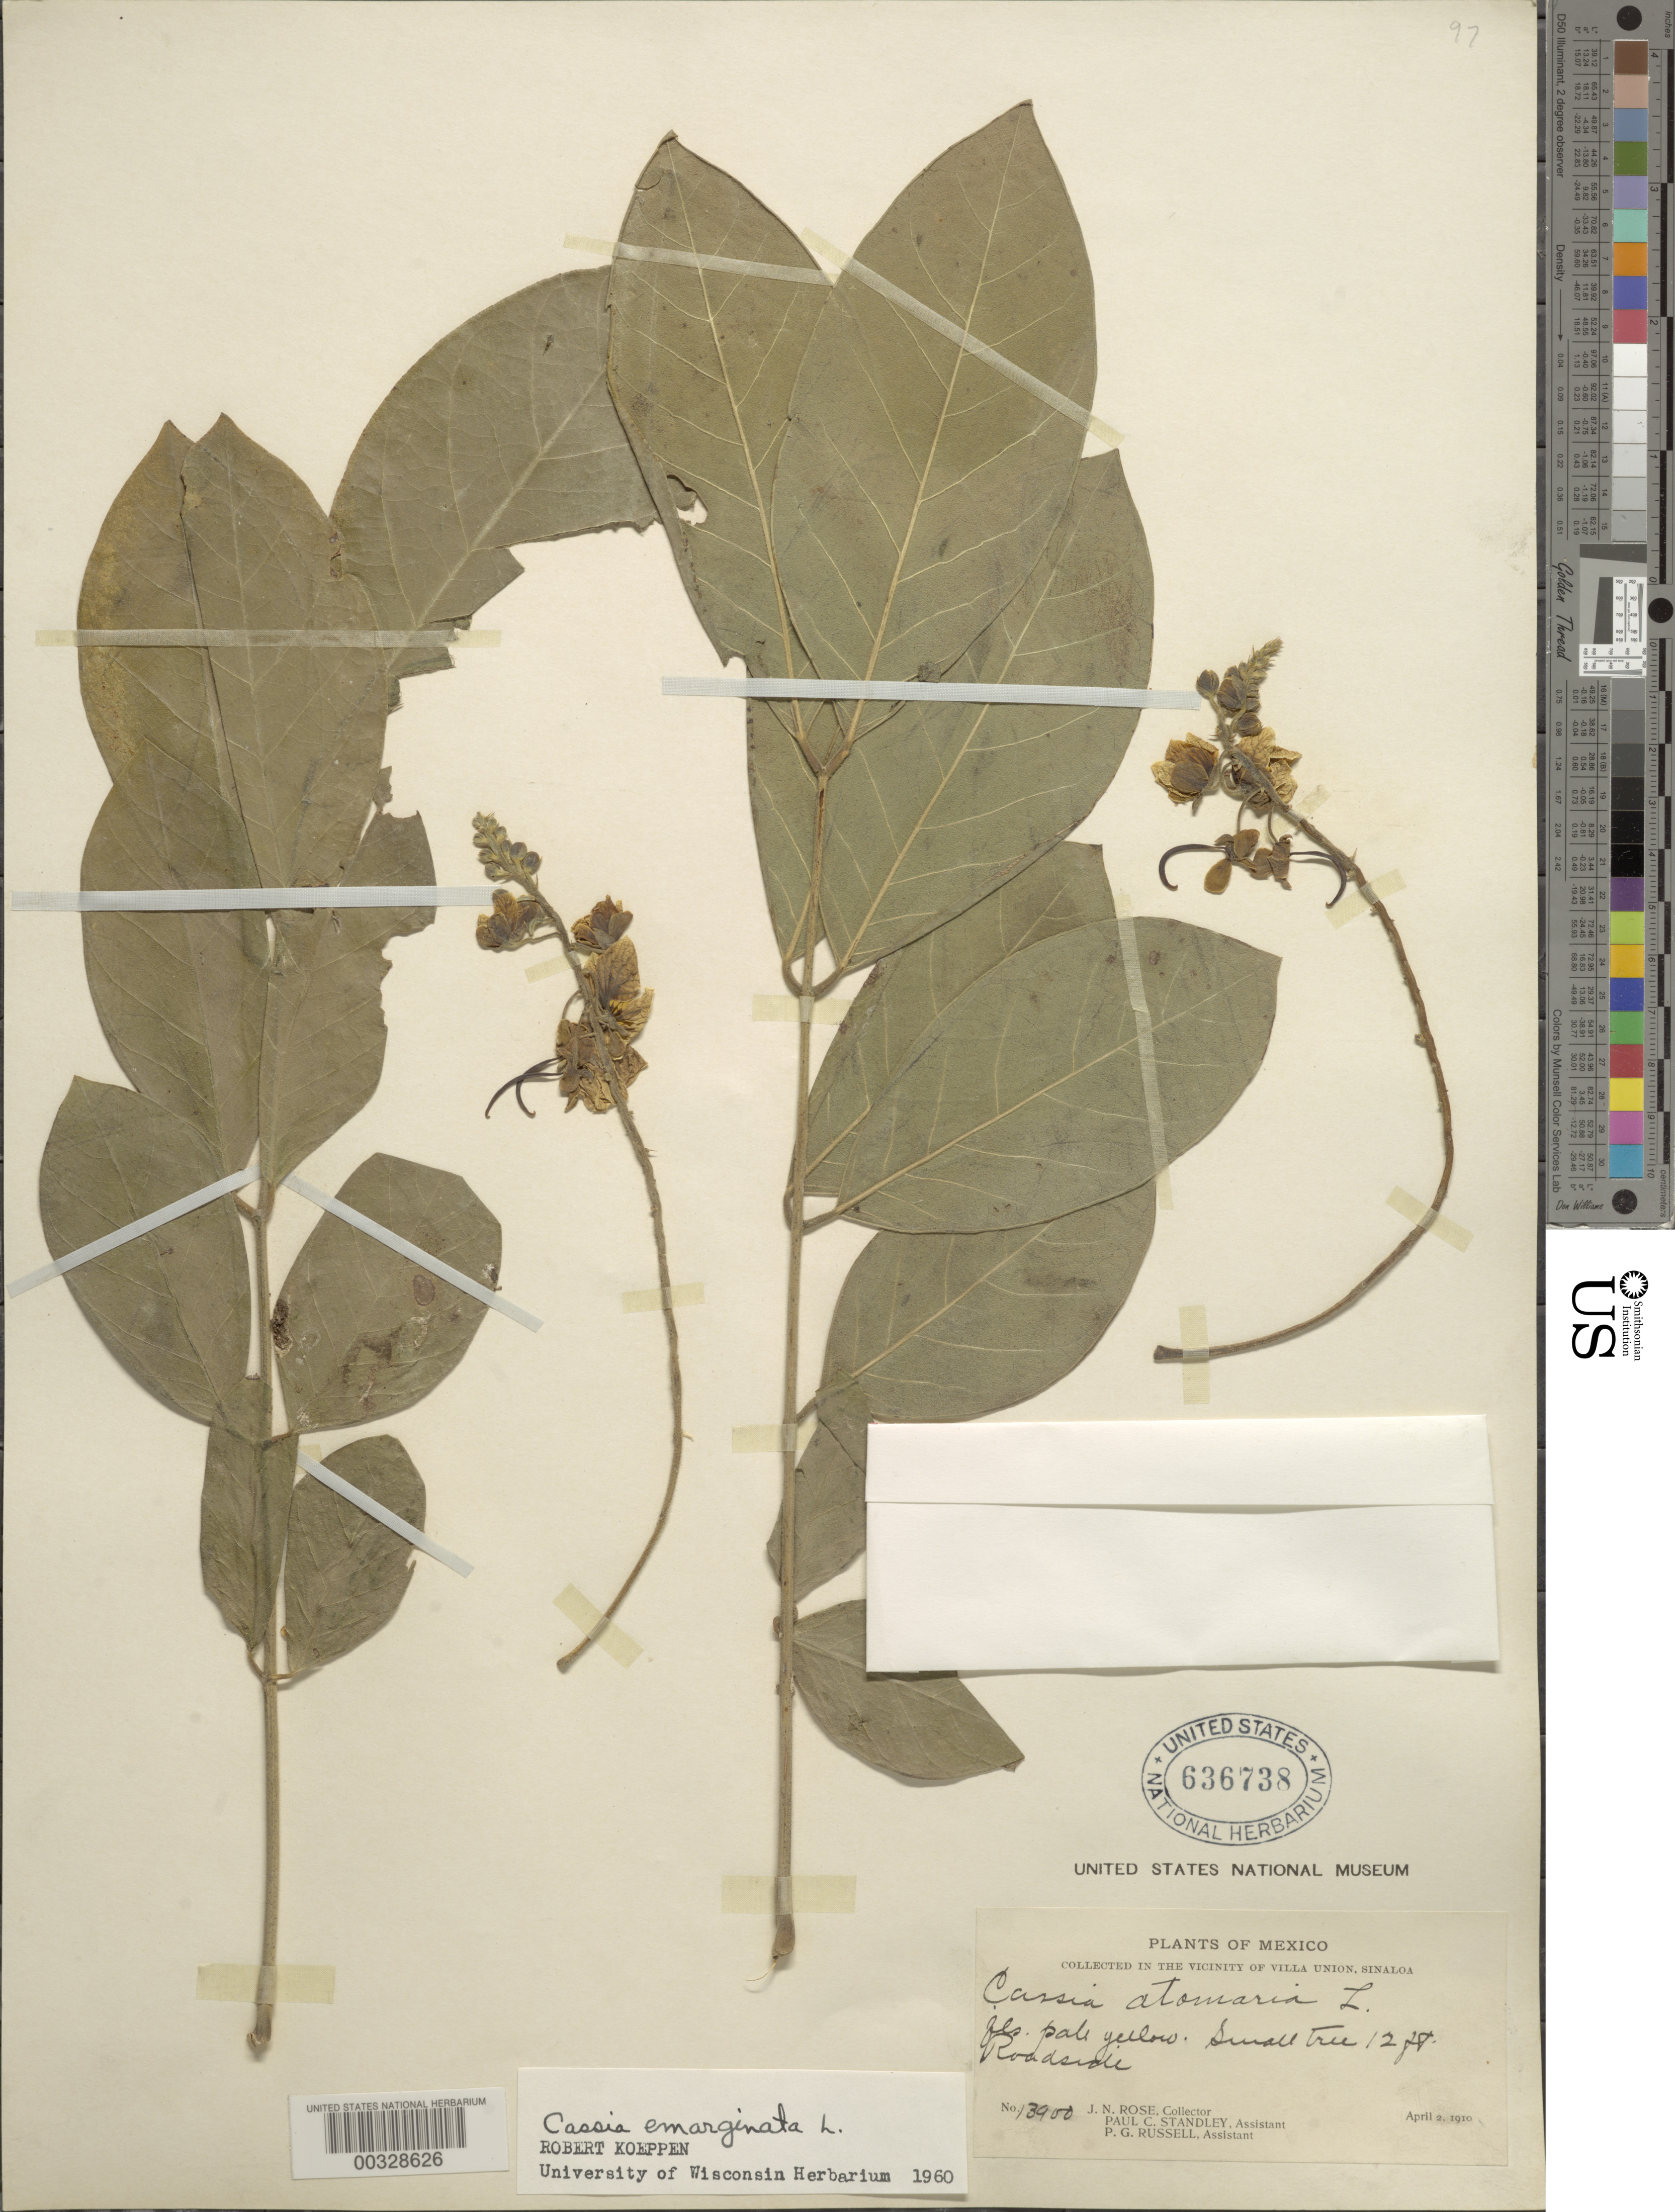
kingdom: Plantae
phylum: Tracheophyta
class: Magnoliopsida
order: Fabales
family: Fabaceae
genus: Senna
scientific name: Senna emarginata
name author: L.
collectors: J. N. Rose, P. C. Standley & P. G. Russell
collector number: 13900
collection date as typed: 02 Apr 1910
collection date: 1910-04-02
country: Mexico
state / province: Sinaloa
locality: Vicinity of Villa Union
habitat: Roadside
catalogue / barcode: US 636738